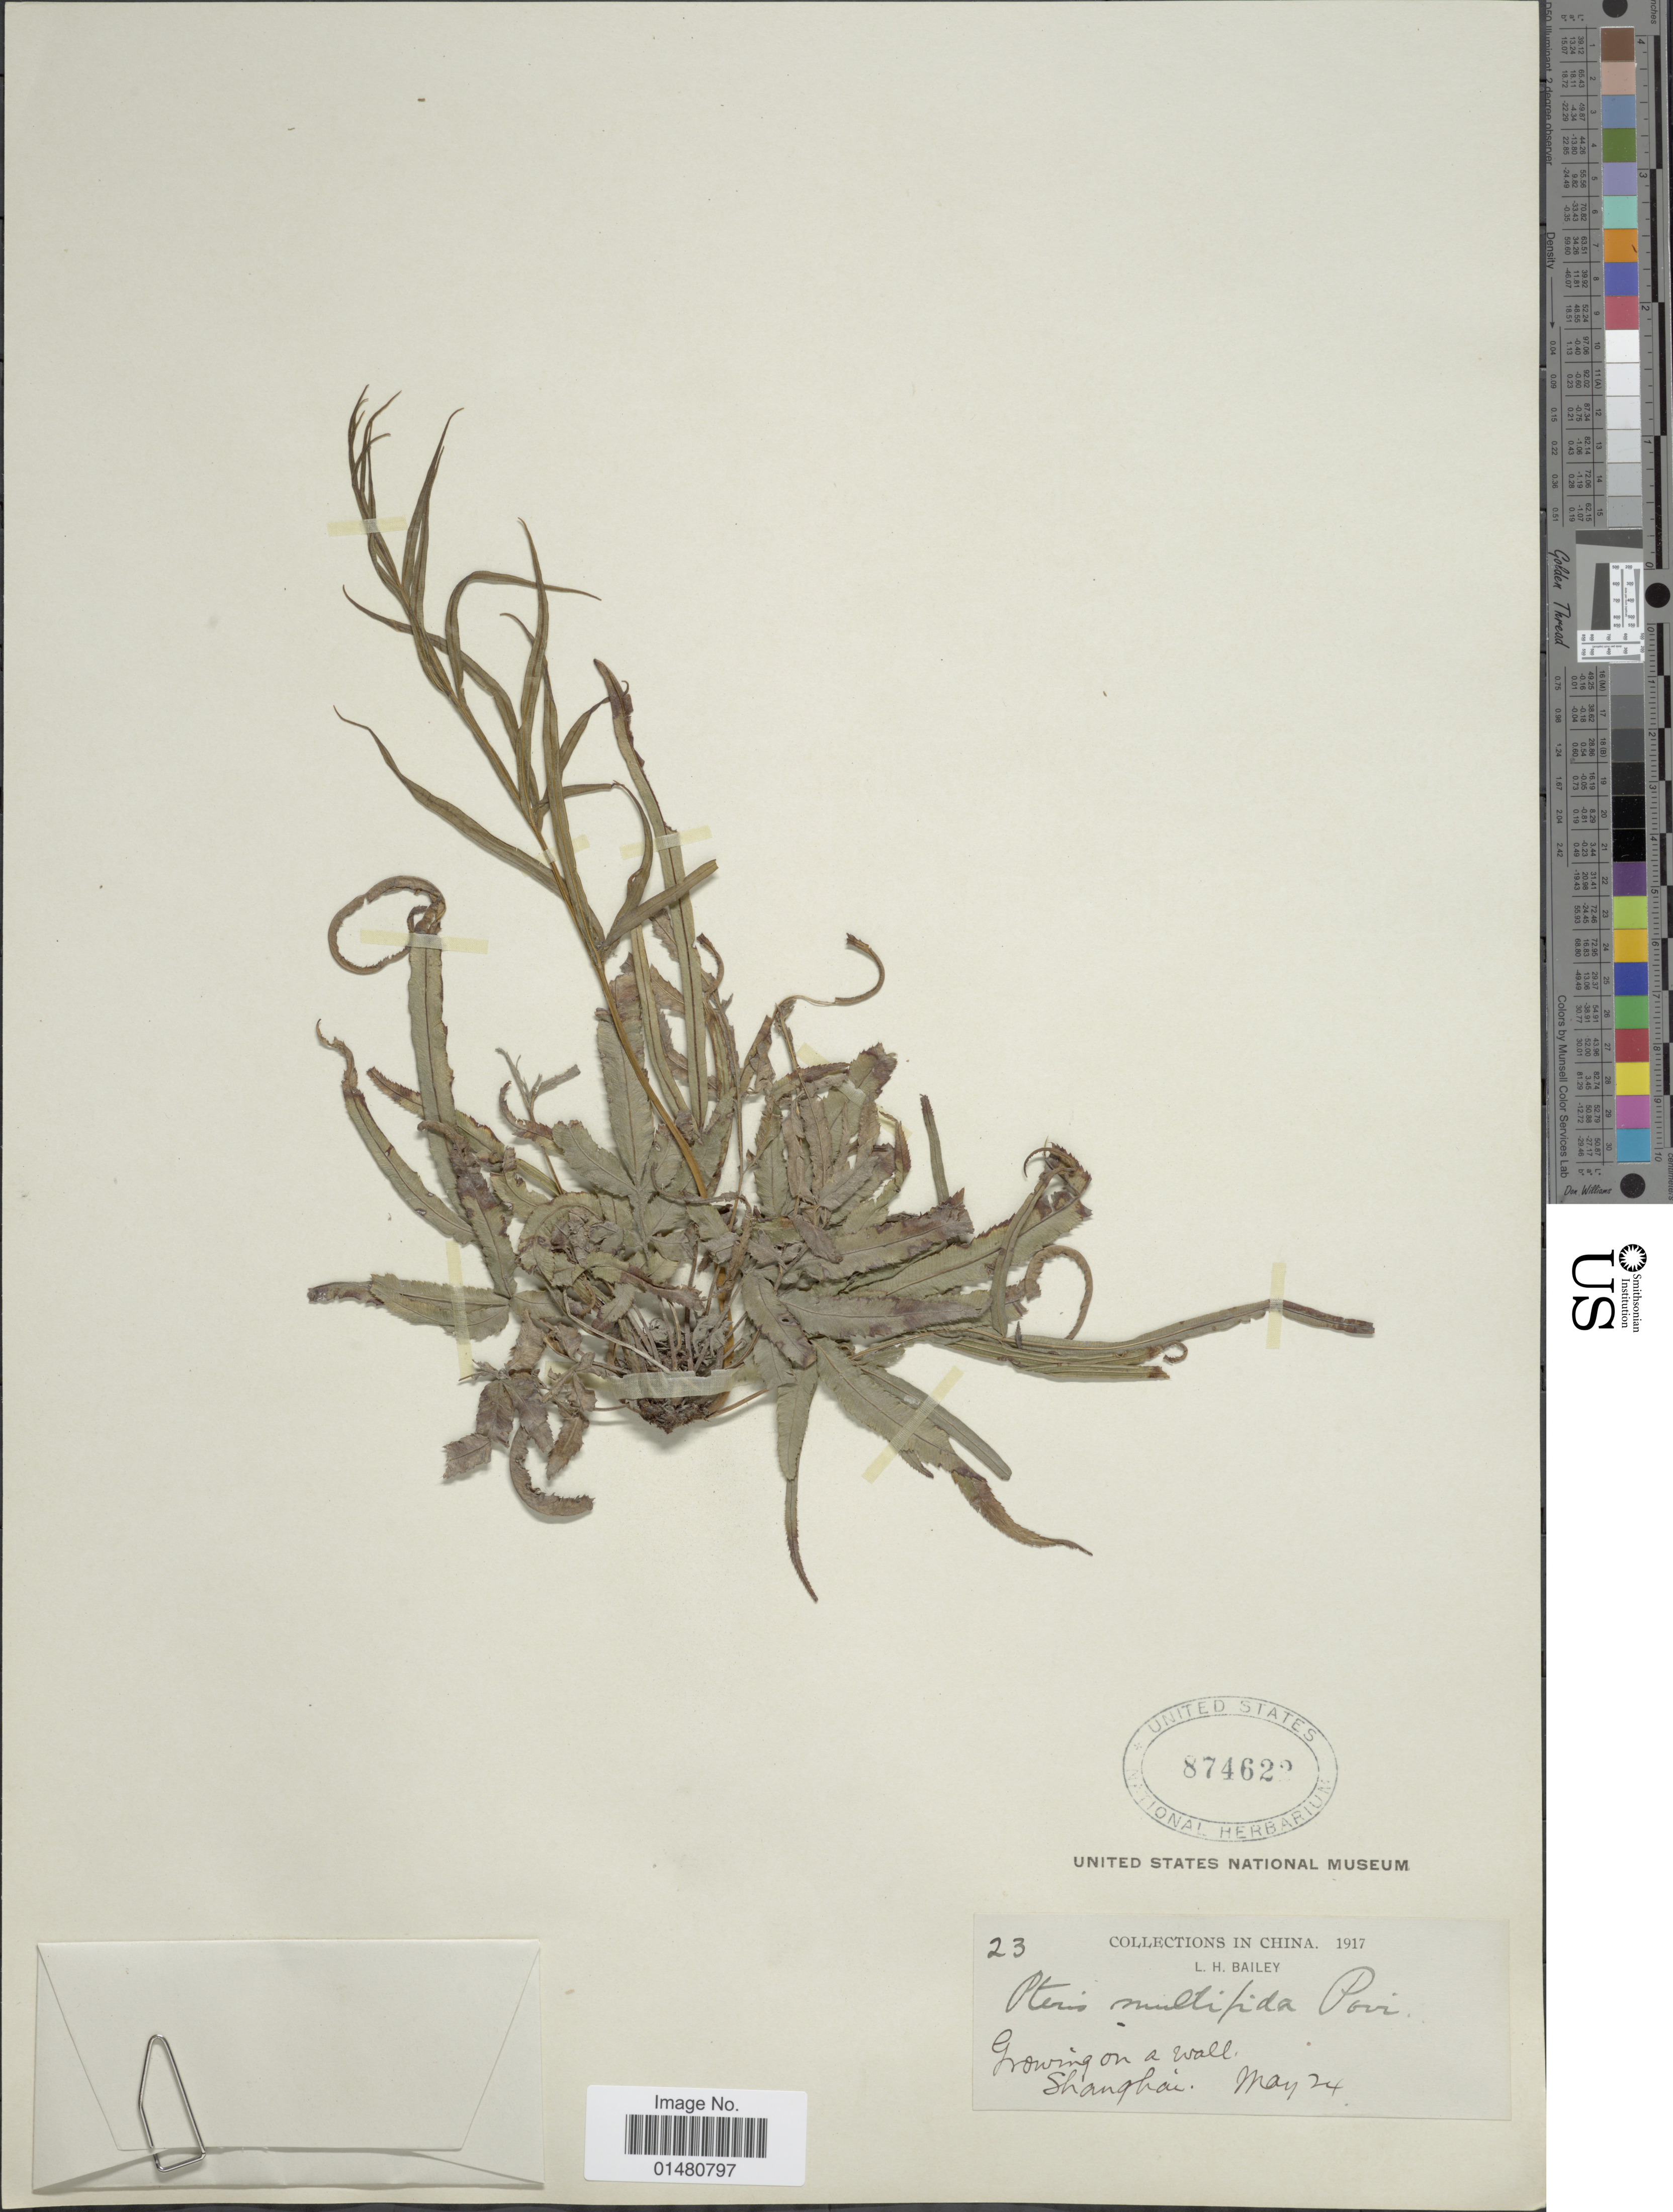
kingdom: Plantae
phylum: Tracheophyta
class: Polypodiopsida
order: Polypodiales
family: Pteridaceae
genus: Pteris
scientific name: Pteris multifida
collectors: L. H. Bailey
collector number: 23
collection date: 1917-05-24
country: China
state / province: Shanghai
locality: Shanghai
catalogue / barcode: US 874622